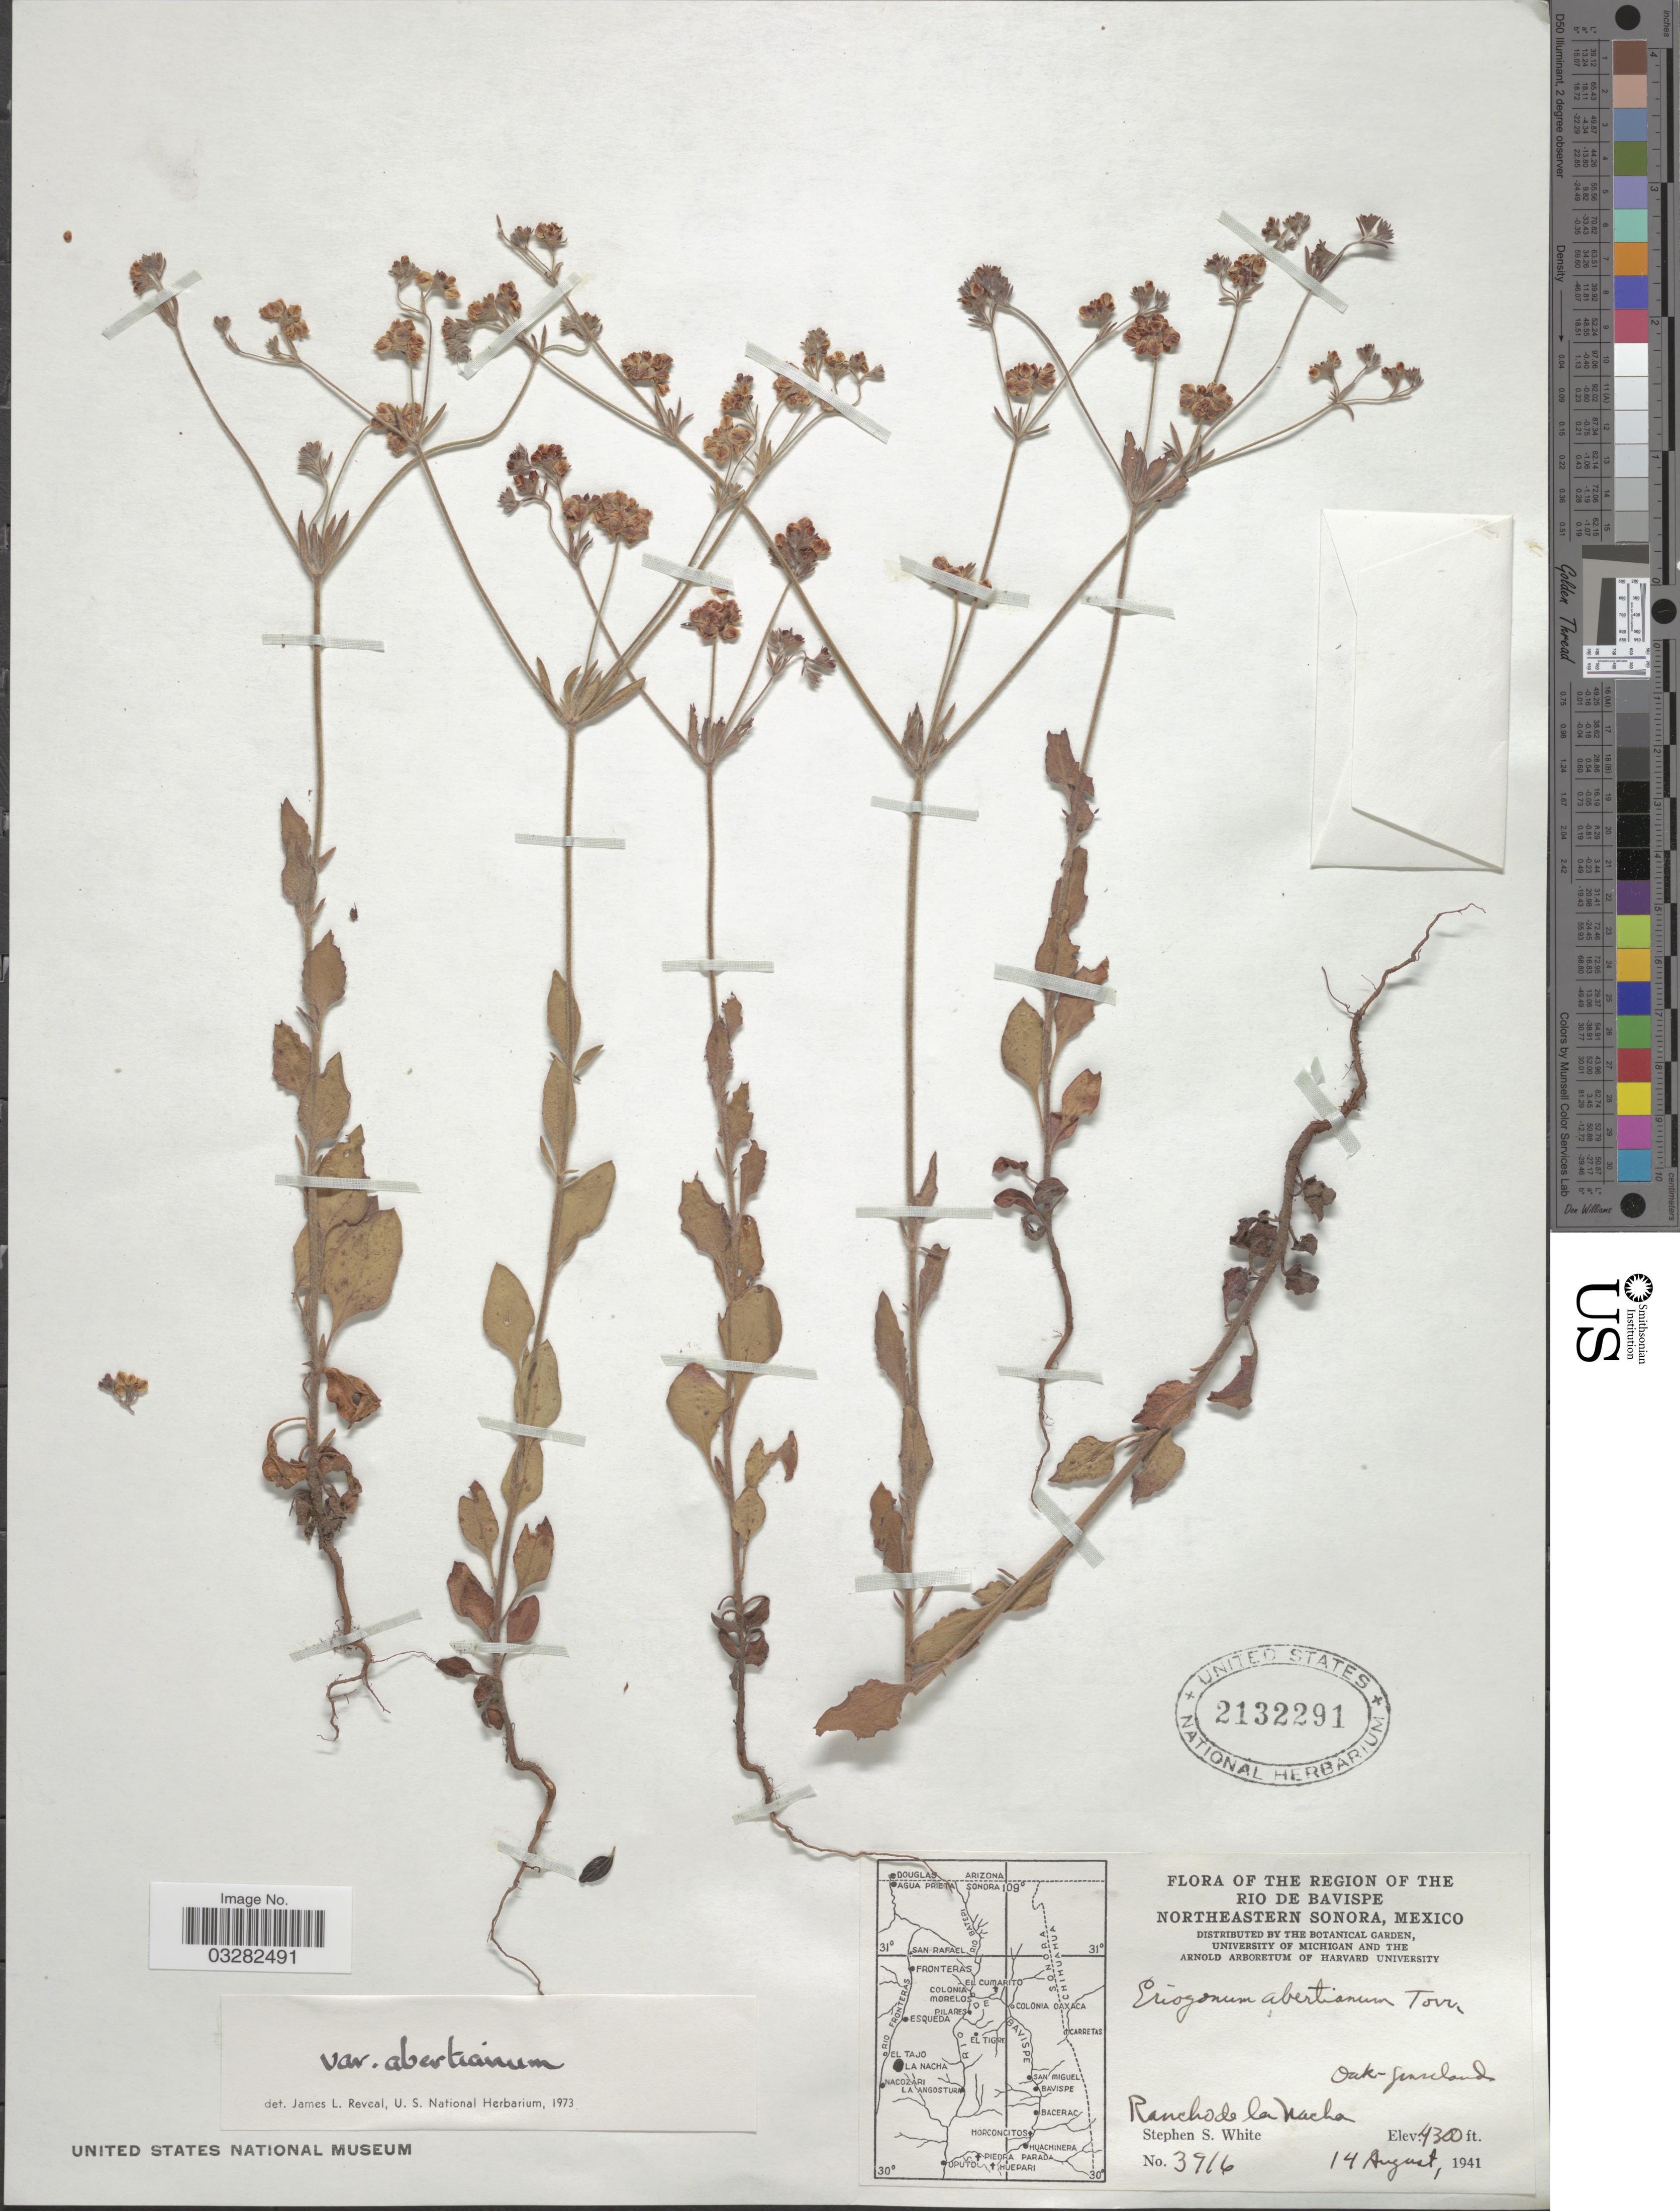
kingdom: Plantae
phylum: Tracheophyta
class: Magnoliopsida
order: Caryophyllales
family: Polygonaceae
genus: Eriogonum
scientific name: Eriogonum abertianum var. abertianum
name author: Torr.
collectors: S. S. White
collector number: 3916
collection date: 1941-08-14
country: Mexico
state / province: Sonora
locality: The region of the Rio de Bavispe. Northeastern Sonora. Rancho de la Nacha.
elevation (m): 1311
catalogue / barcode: US 2132291